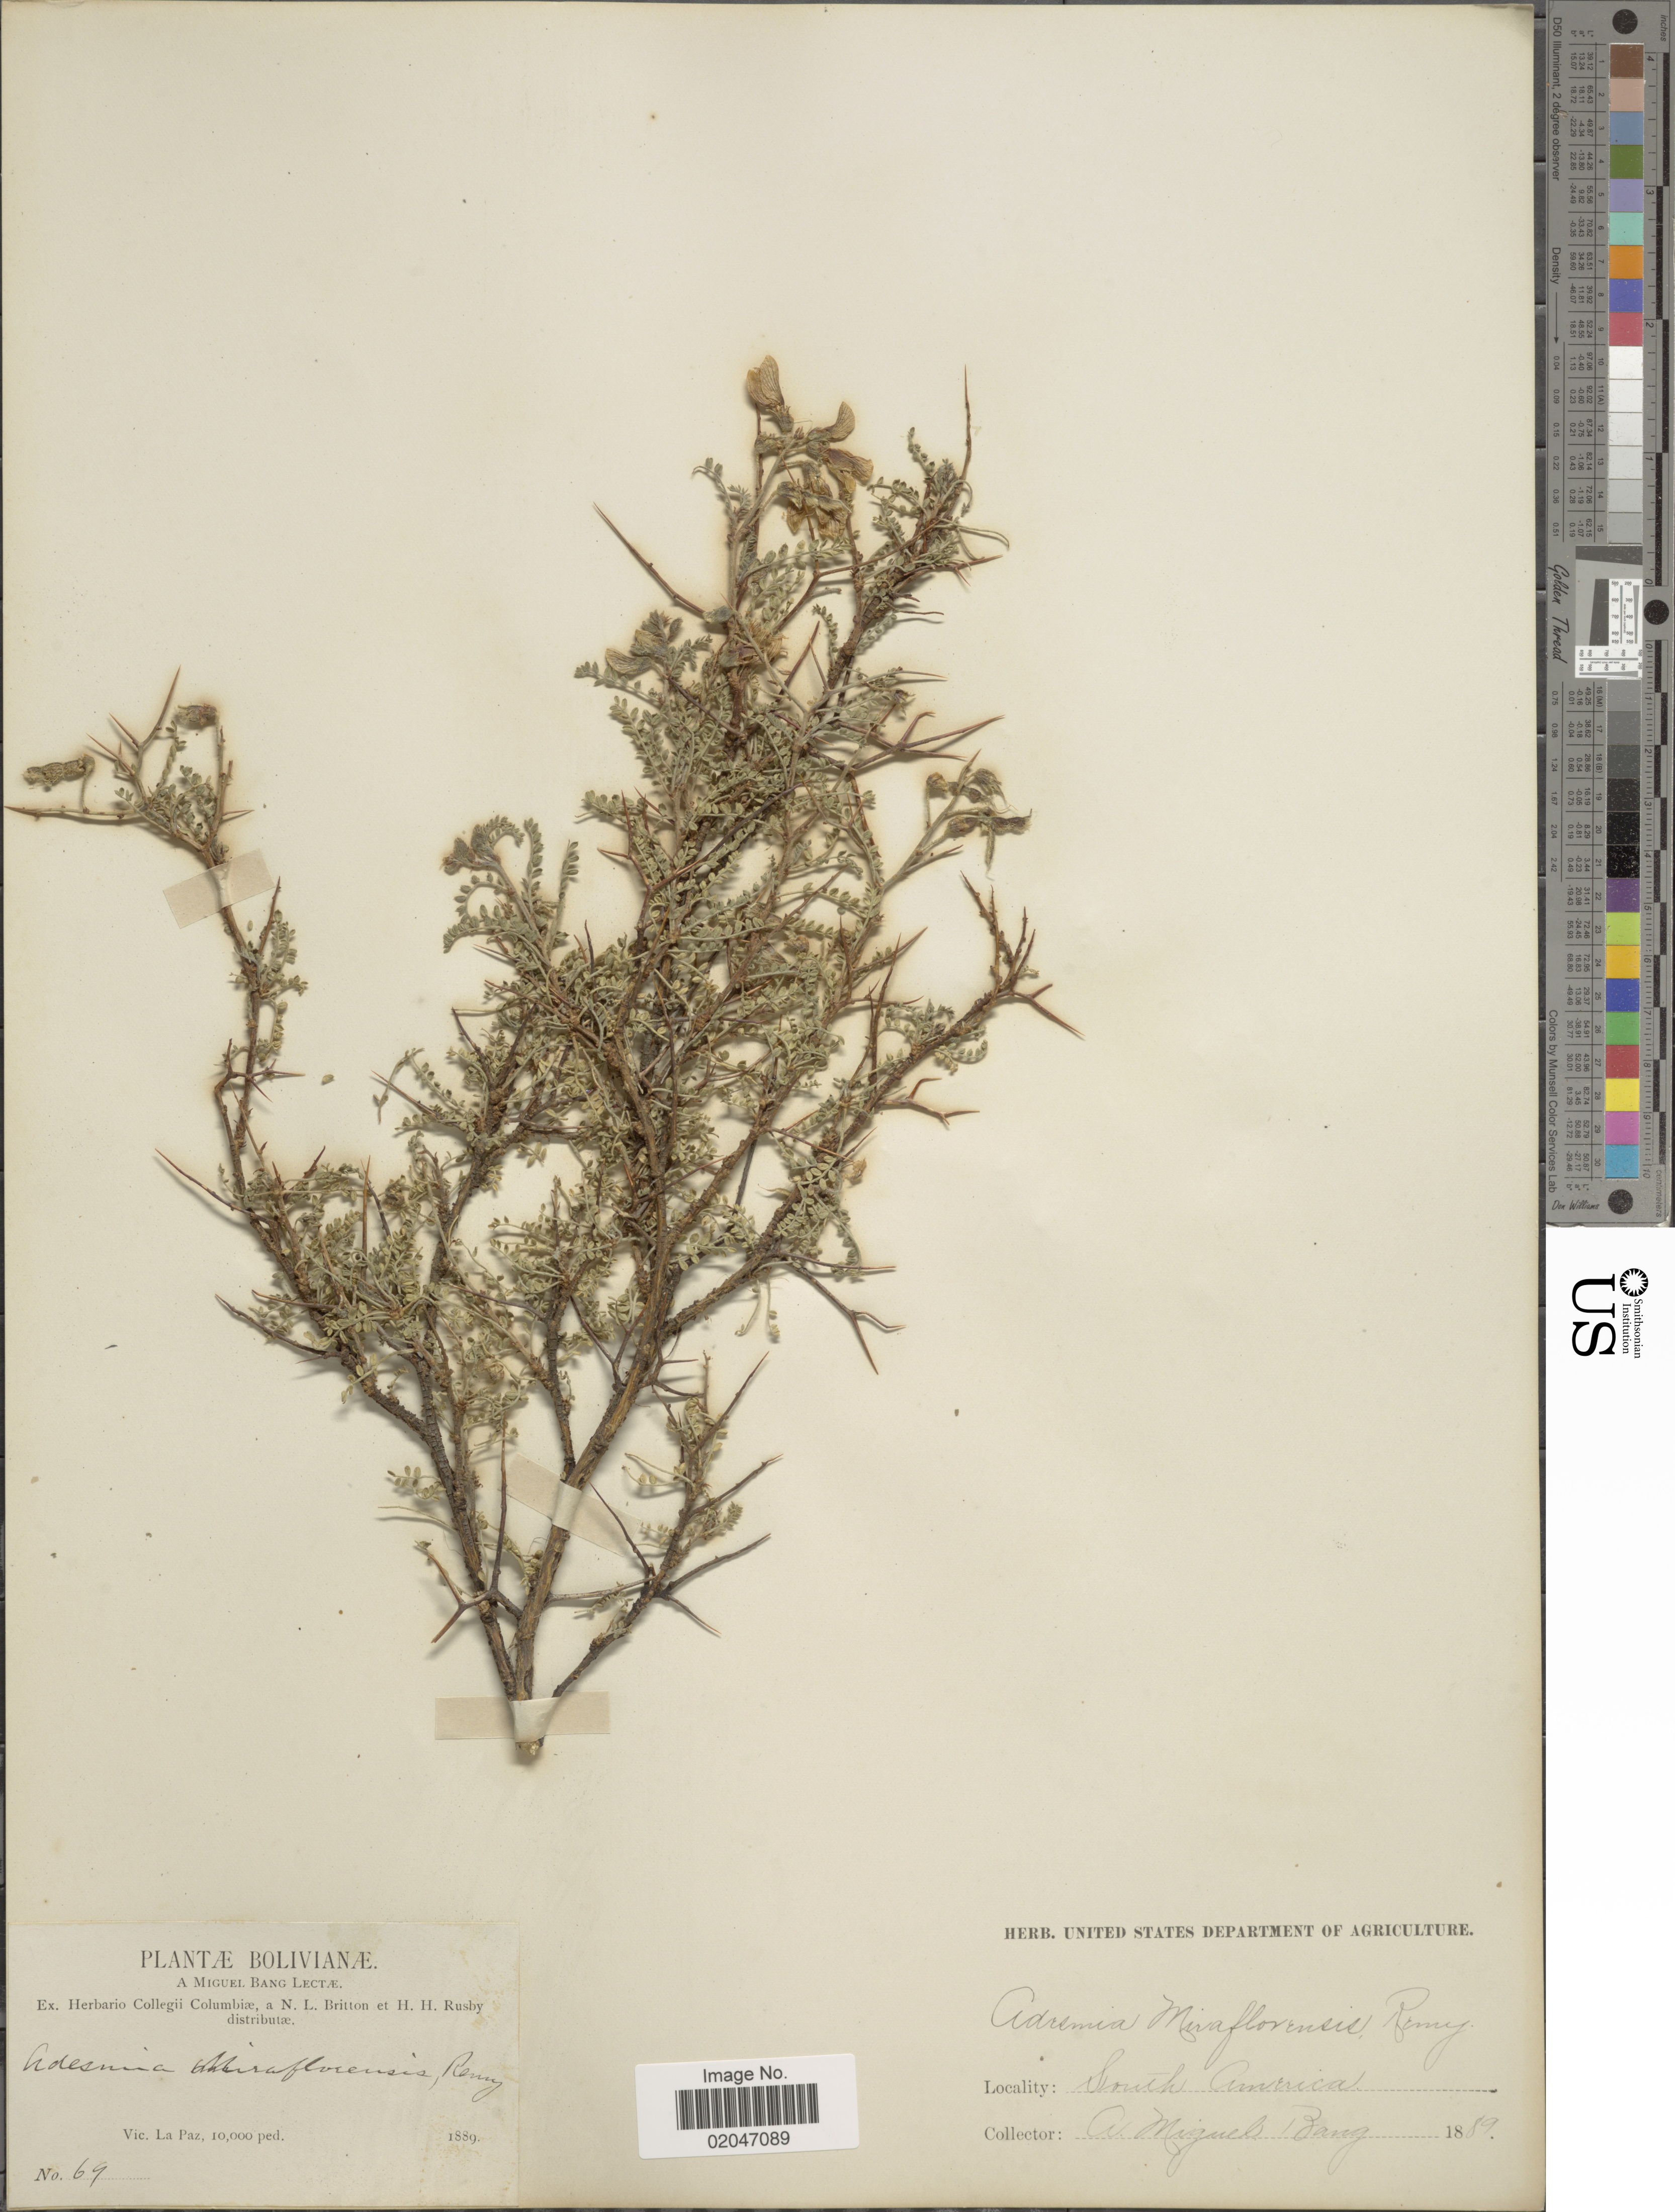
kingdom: Plantae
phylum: Tracheophyta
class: Magnoliopsida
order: Fabales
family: Fabaceae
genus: Adesmia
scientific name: Adesmia miraflorensis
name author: Remy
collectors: M. Bang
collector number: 69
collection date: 1889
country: Bolivia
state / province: La Paz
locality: Vic. La Paz.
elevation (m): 3048